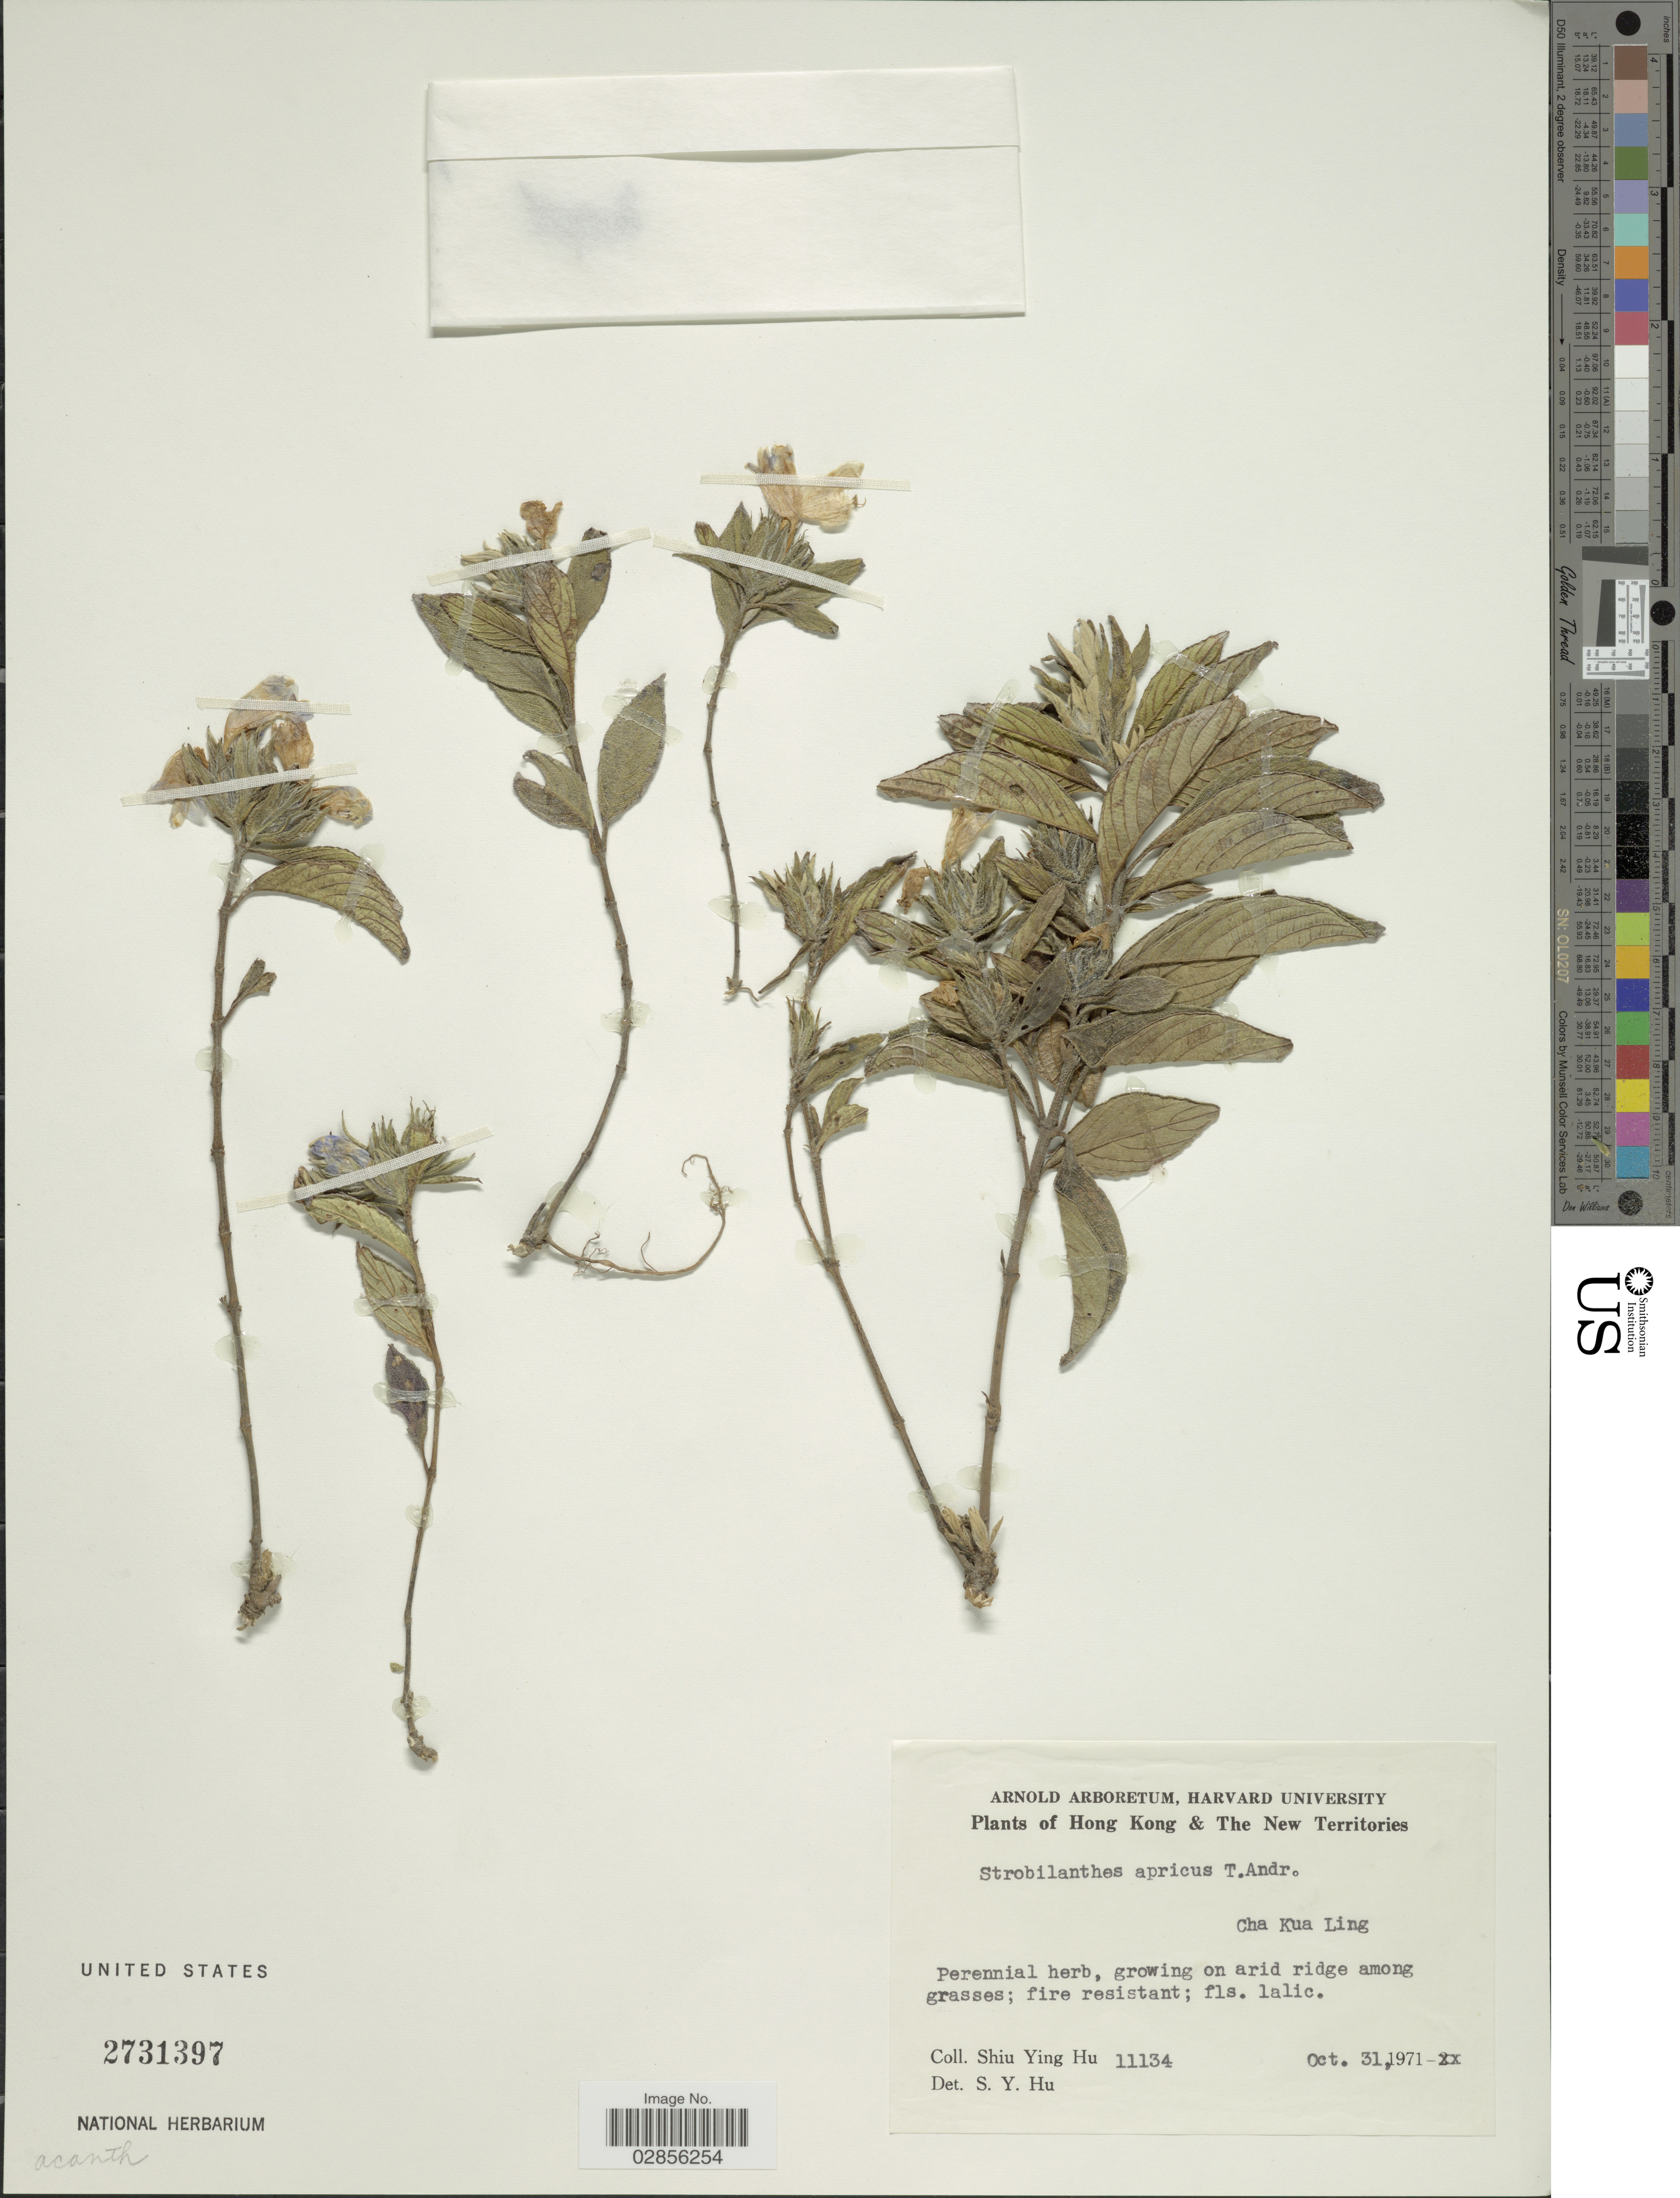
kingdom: Plantae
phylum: Tracheophyta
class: Magnoliopsida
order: Lamiales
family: Acanthaceae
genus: Strobilanthes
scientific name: Strobilanthes apricus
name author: T. Anderson ex Benth.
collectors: S. Y. Hu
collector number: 11134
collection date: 1971-10-31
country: China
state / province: Hong Kong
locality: New Territories. Cha Kua Ling.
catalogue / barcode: US 2731397